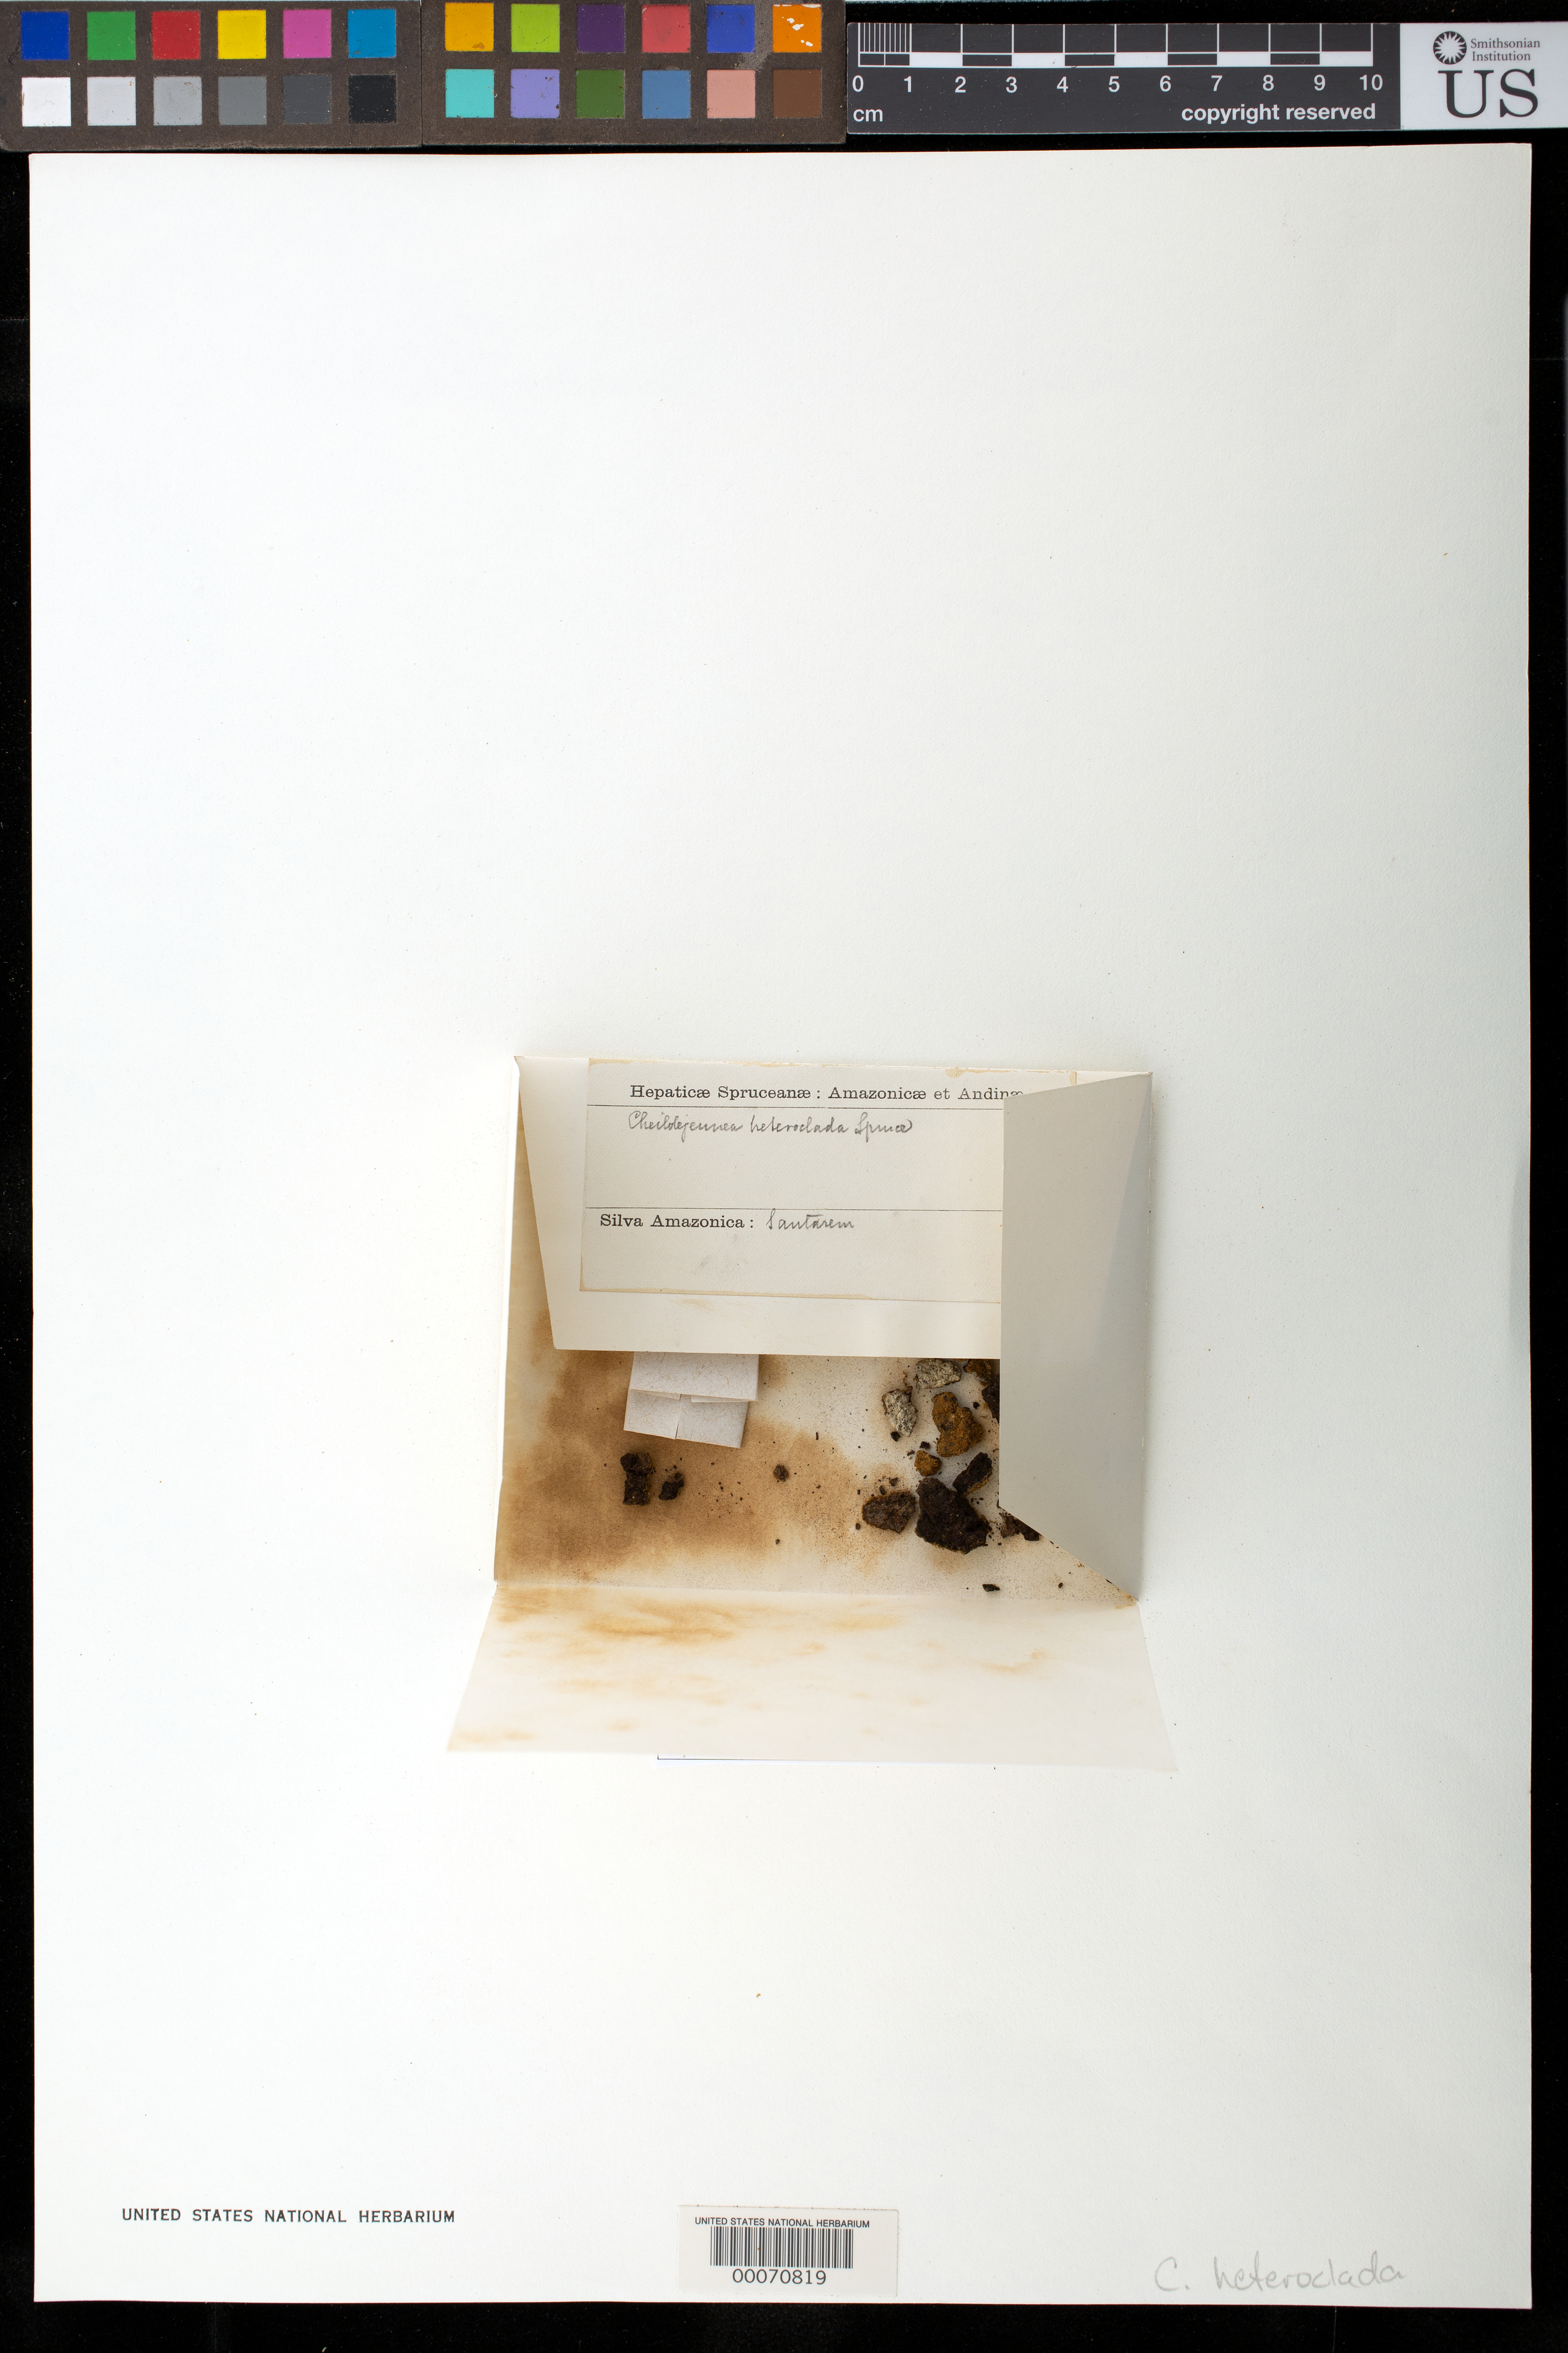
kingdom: Plantae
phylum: Marchantiophyta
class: Jungermanniopsida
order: Porellales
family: Lejeuneaceae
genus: Lejeunea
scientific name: Lejeunea heteroclada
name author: Spruce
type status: Isosyntype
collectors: R. Spruce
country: Brazil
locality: San Tarem.